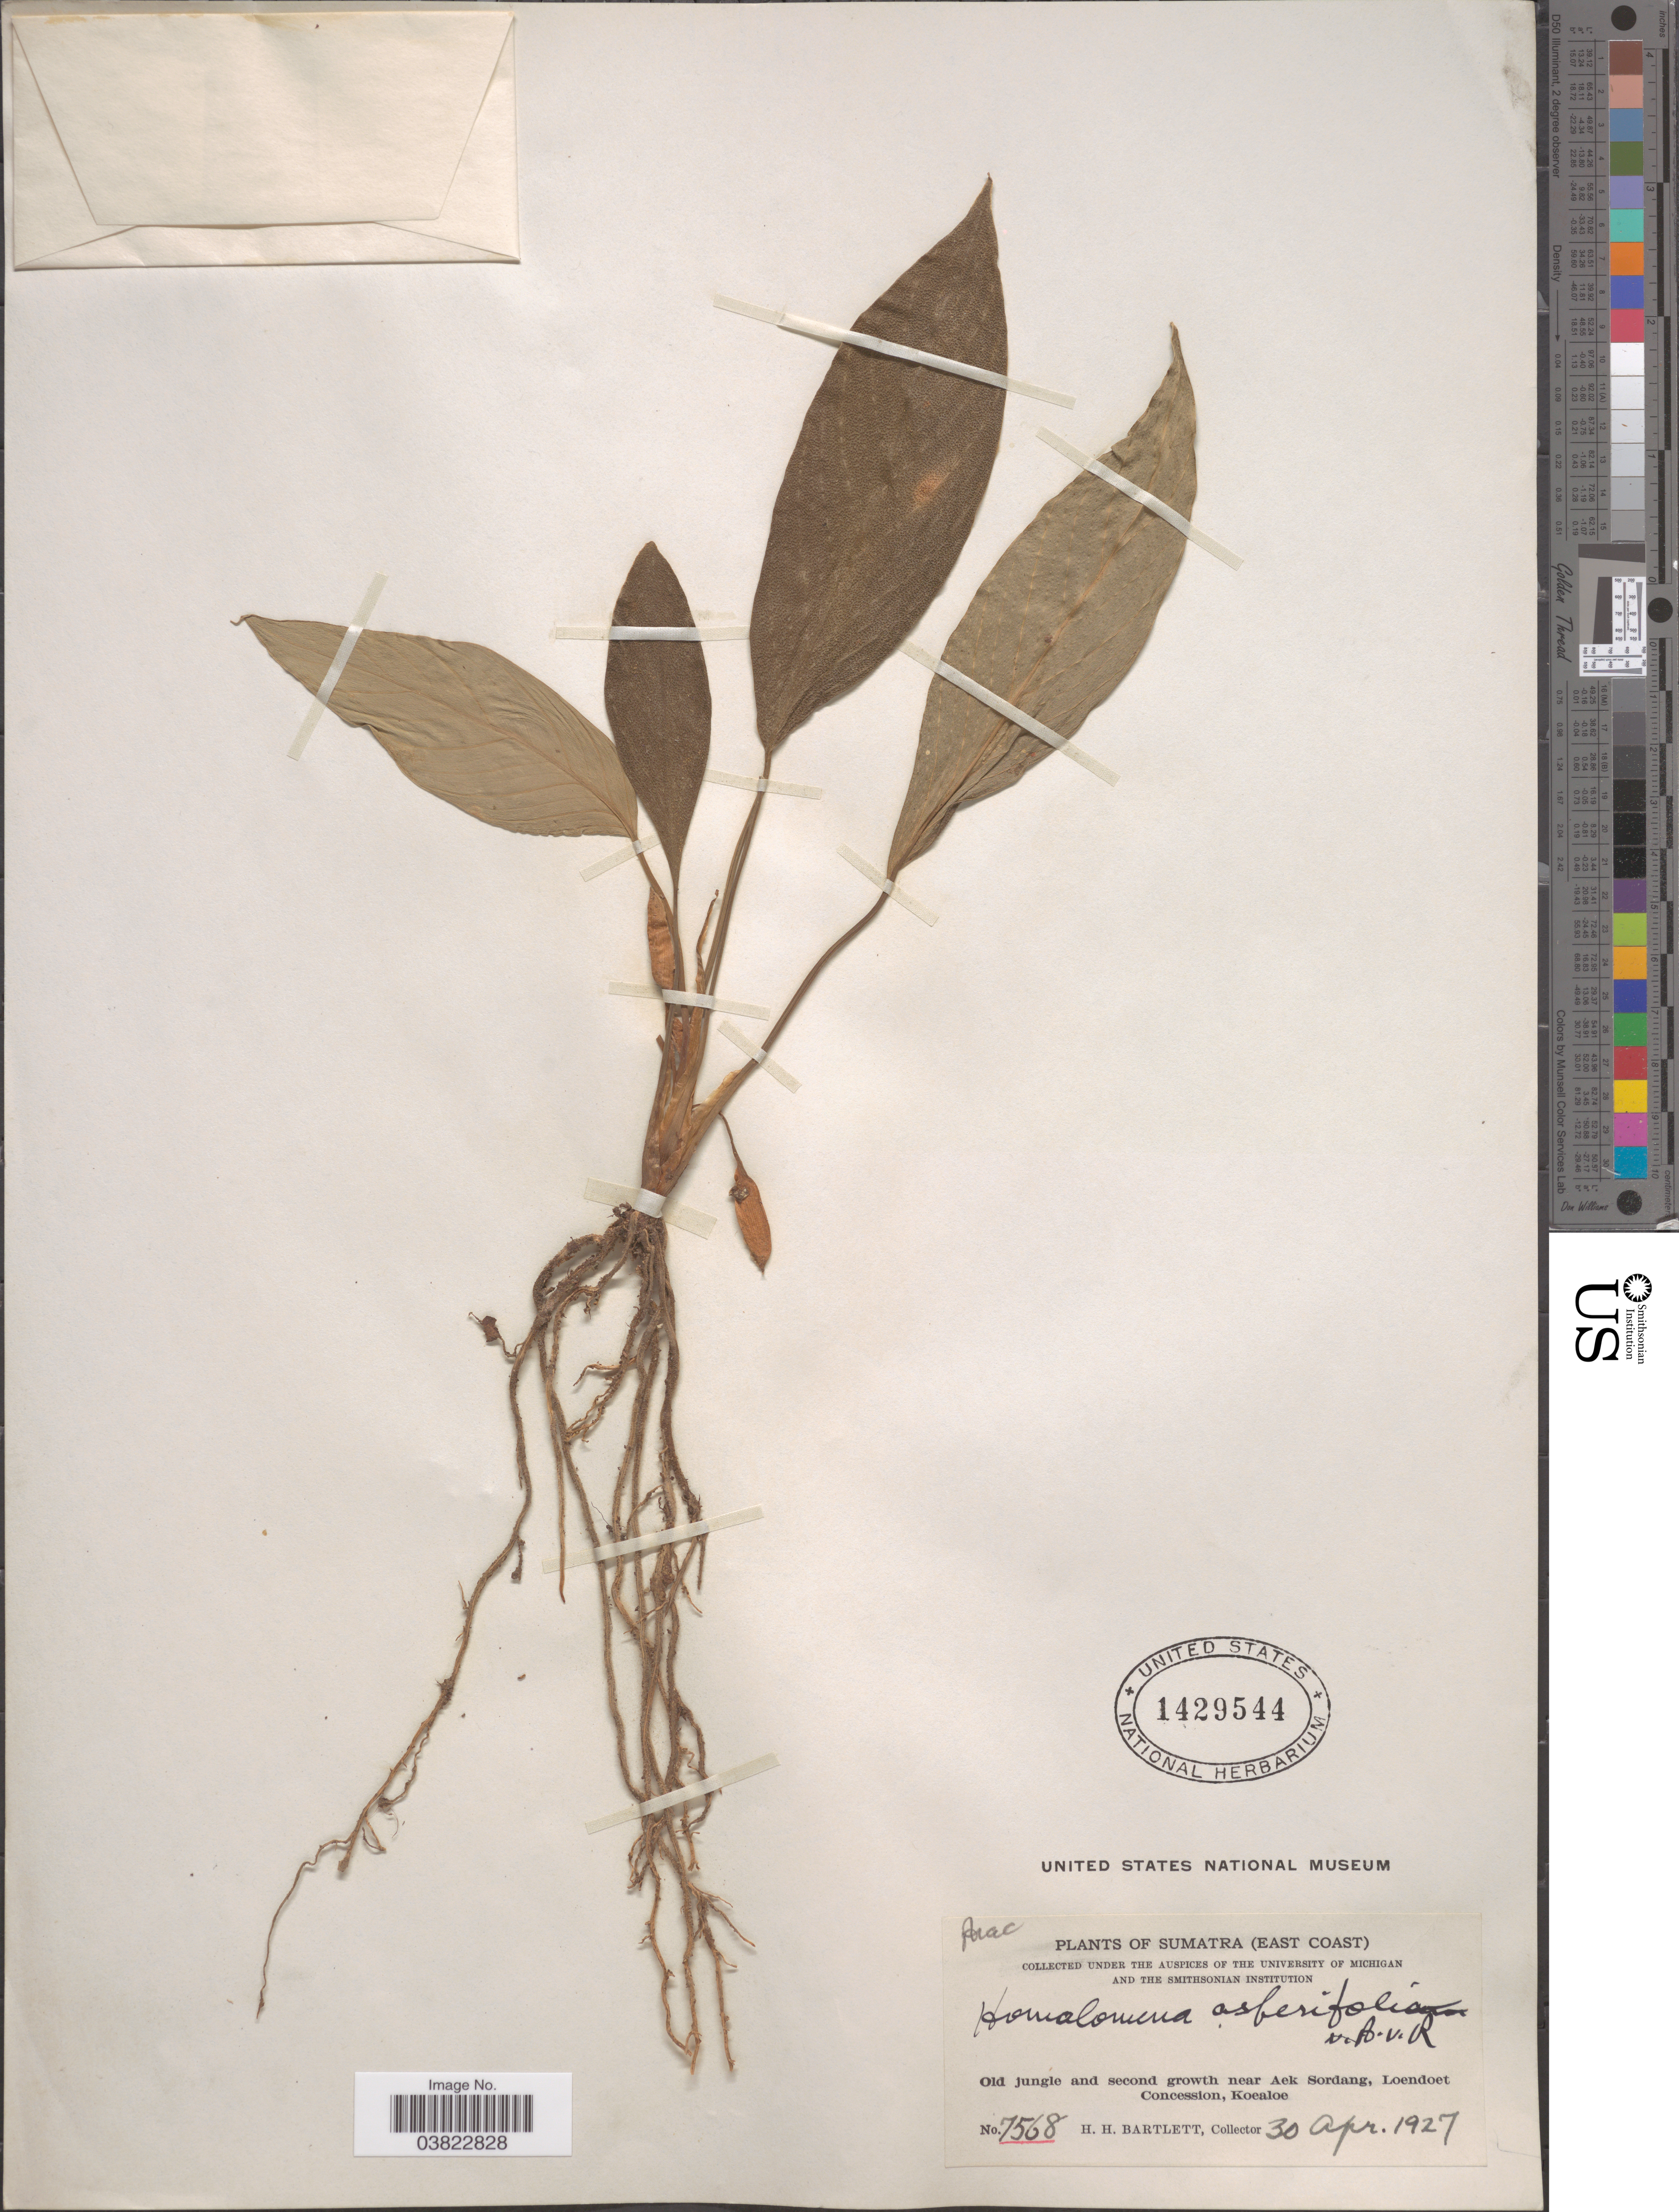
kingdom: Plantae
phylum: Tracheophyta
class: Liliopsida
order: Alismatales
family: Araceae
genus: Homalomena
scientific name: Homalomena asperifolia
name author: Alderw.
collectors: H. H. Bartlett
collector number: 7568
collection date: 1927-04-30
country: Indonesia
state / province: Sumatra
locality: (East Coast). Old jungle and second growth near Aek Sordang, Loendoet Concession, Koealoe.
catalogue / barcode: US 1429544